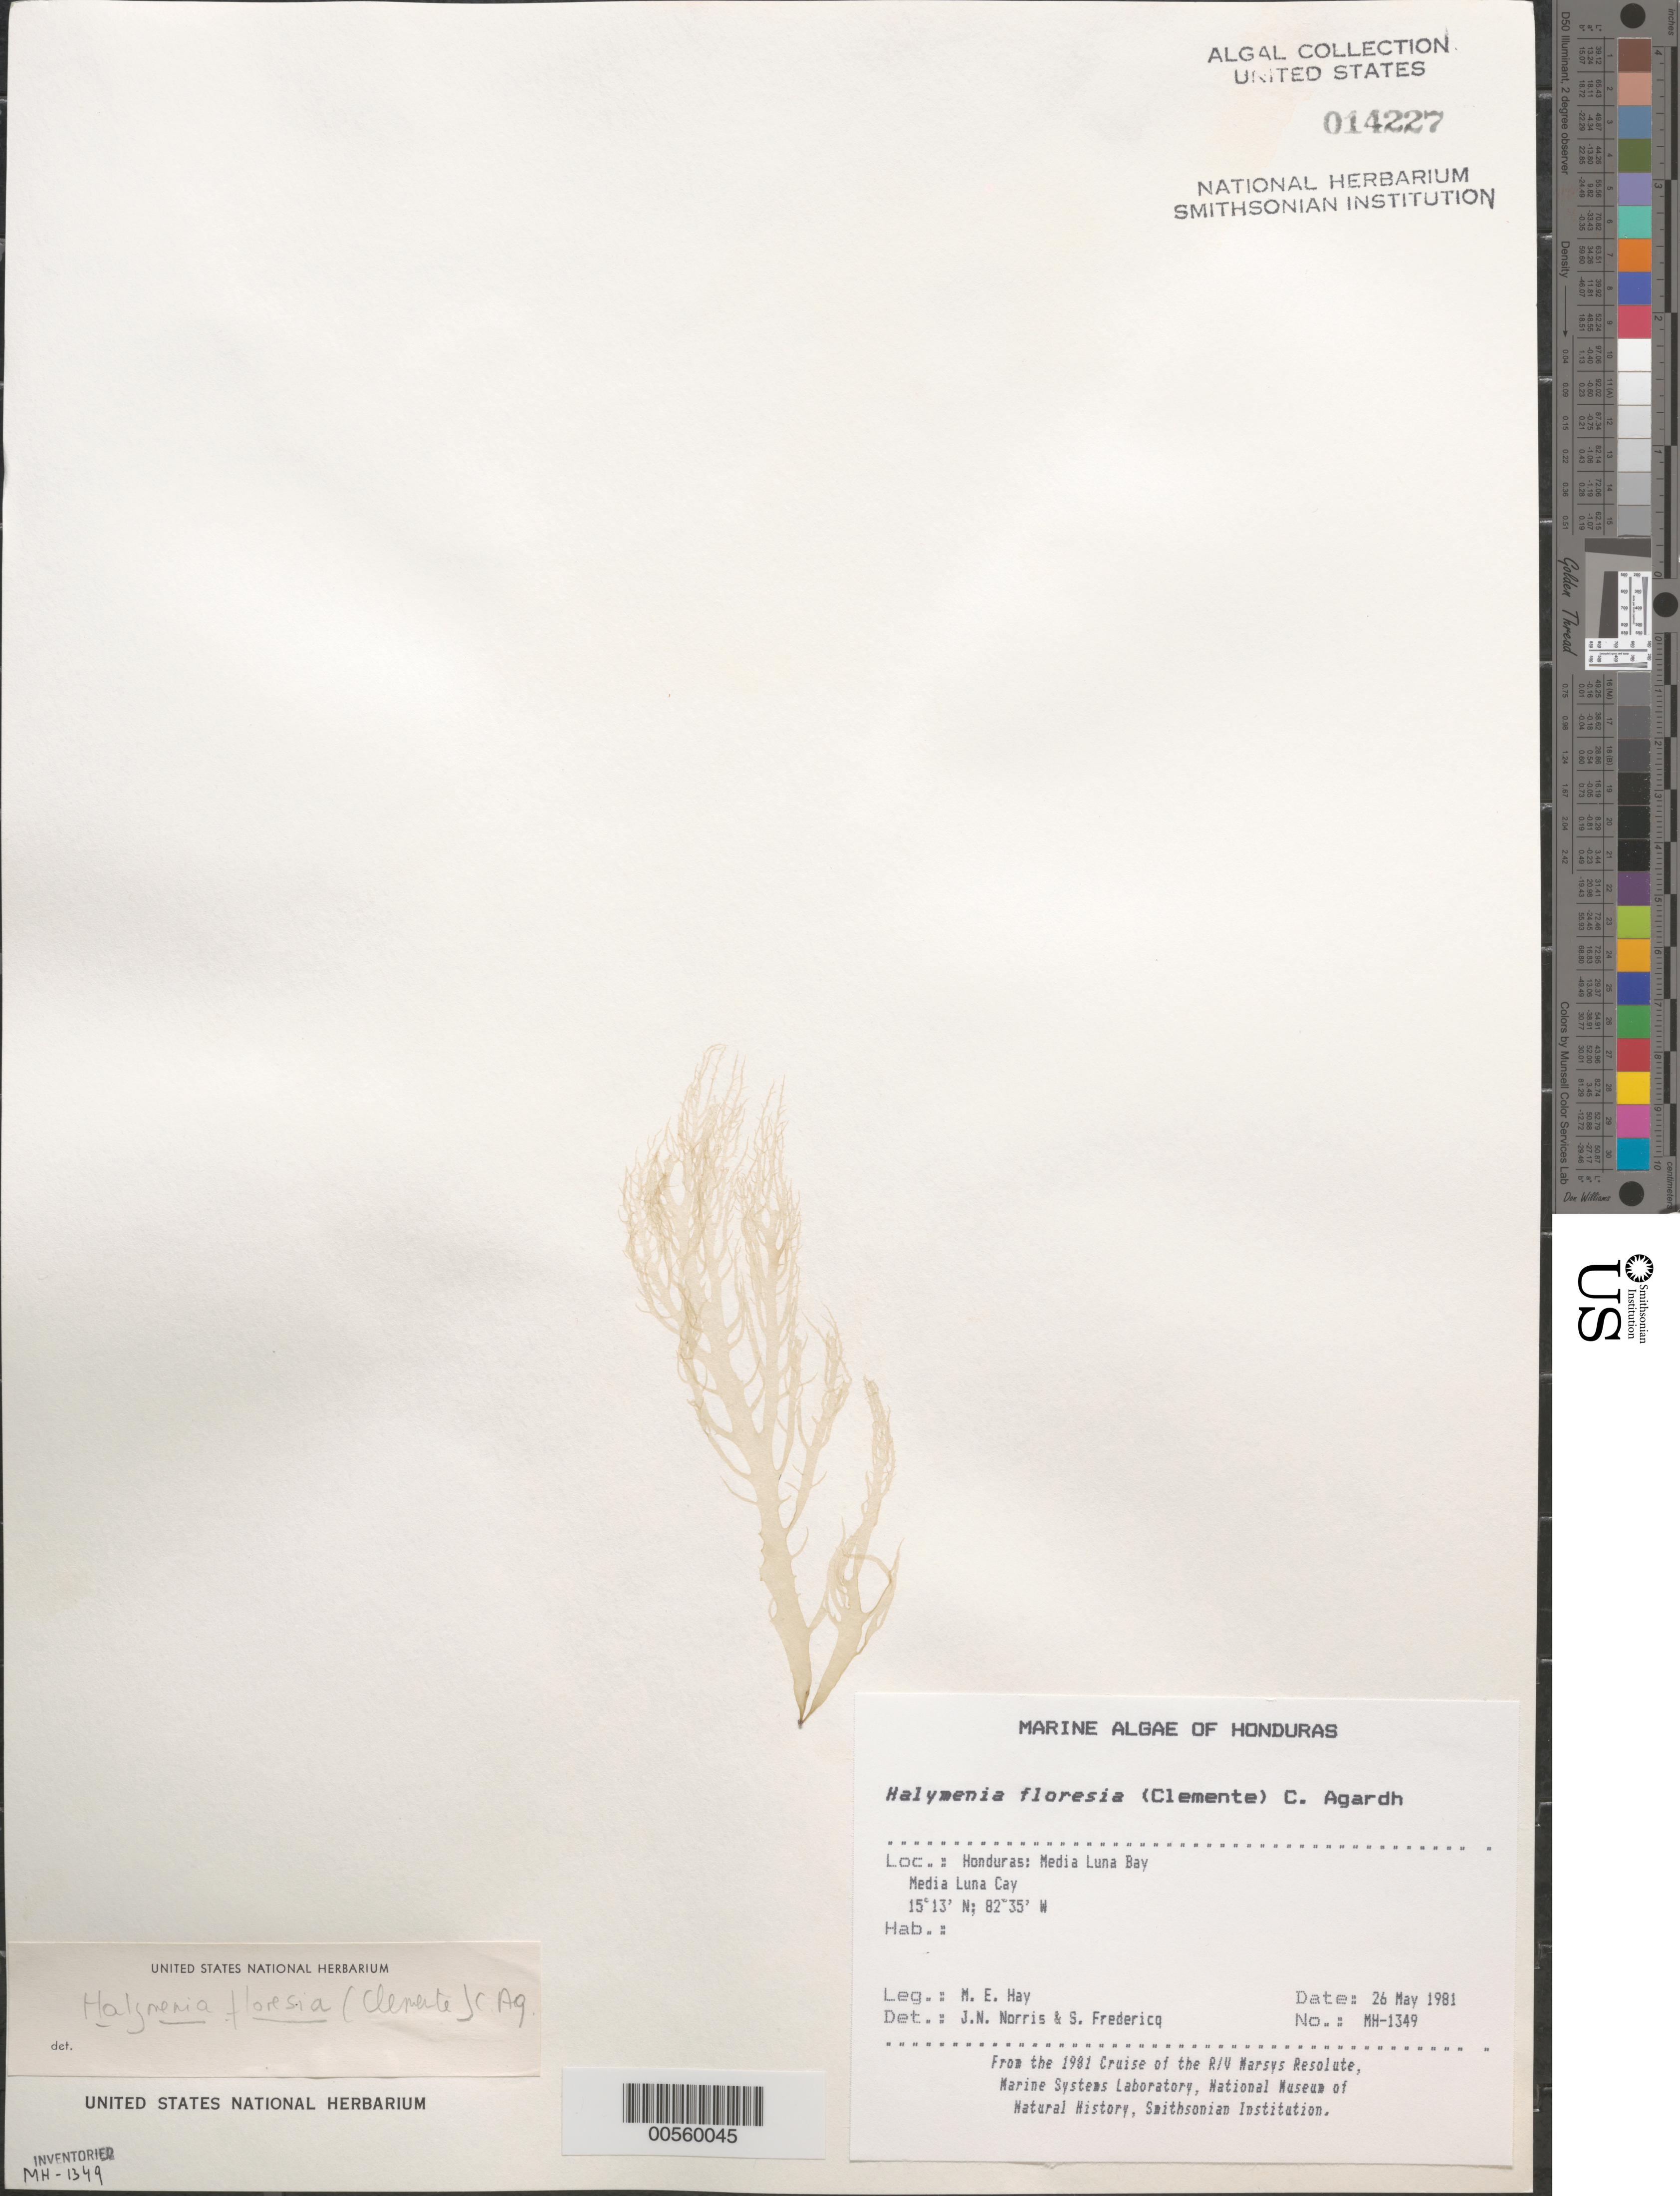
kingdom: Plantae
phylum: Rhodophyta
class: Florideophyceae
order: Halymeniales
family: Halymeniaceae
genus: Halymenia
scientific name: Halymenia floresii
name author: (Clemente) C. Agardh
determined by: Norris, J. N.; Fredericq, S.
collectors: M. E. Hay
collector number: MEH-1349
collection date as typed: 26 May 1981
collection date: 1981-05-26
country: Honduras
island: Media Luna Cay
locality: Media Luna Bay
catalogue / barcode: US 14227